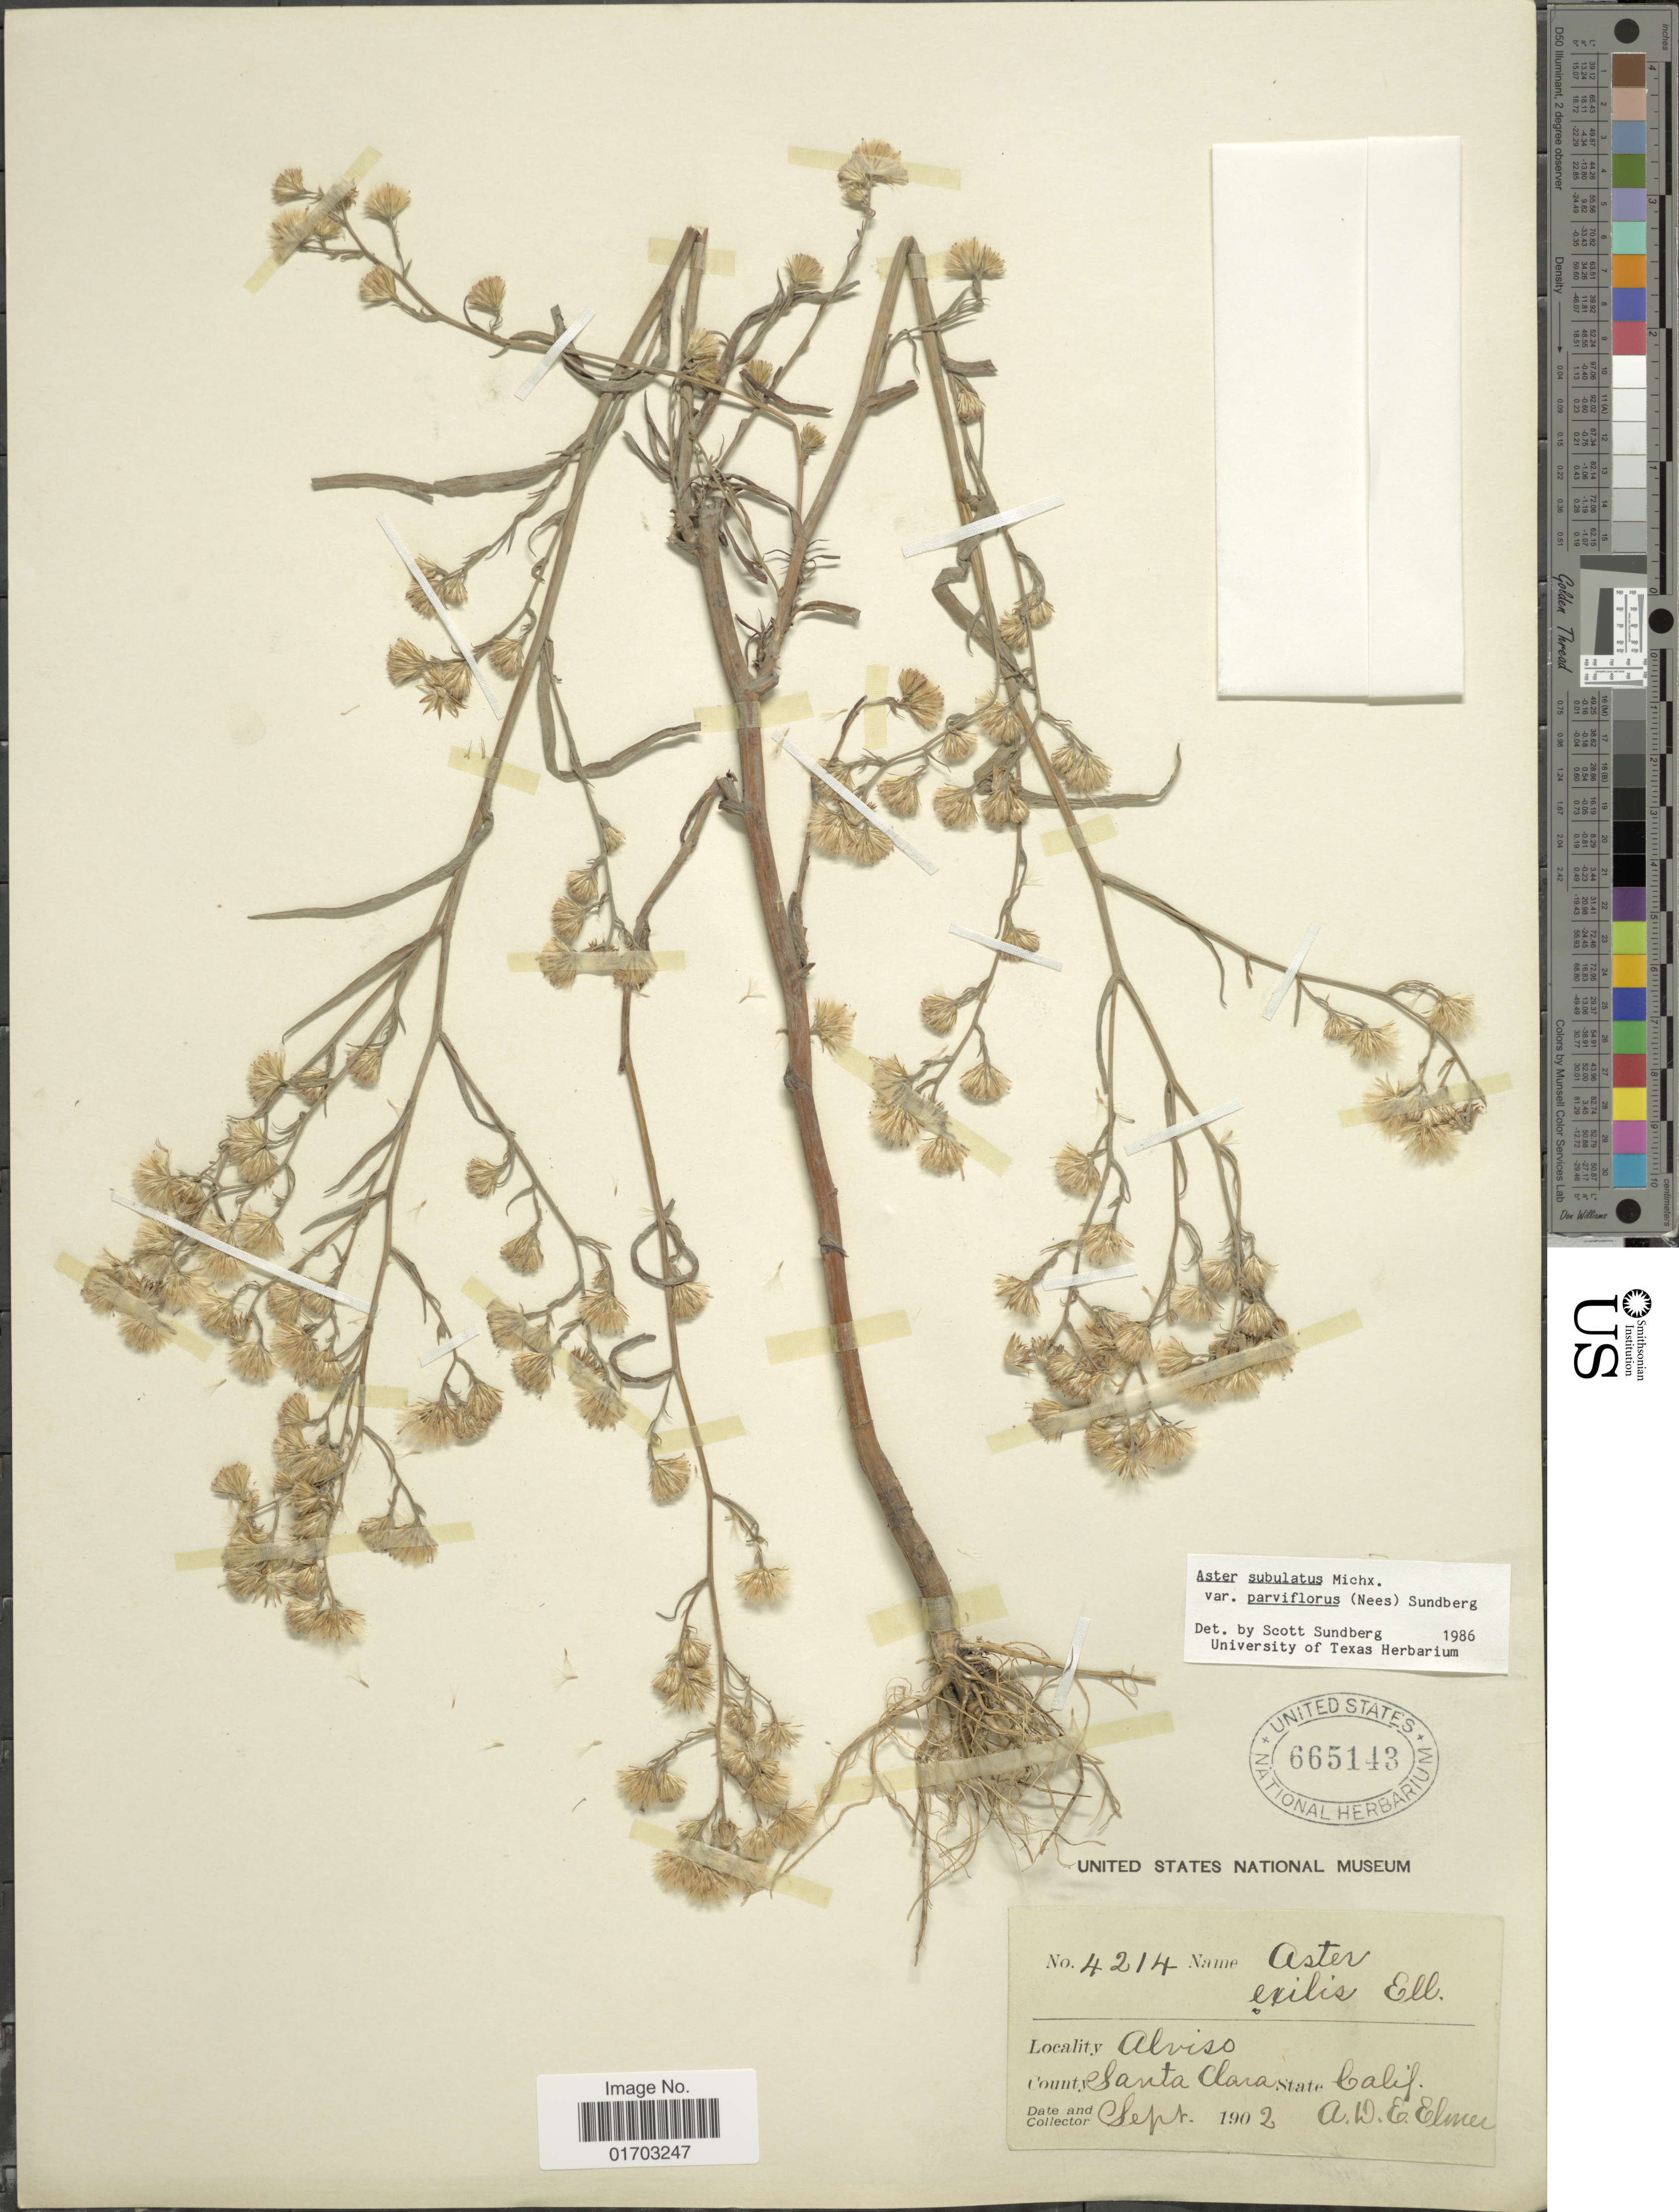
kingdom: Plantae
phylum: Tracheophyta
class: Magnoliopsida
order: Asterales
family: Asteraceae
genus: Symphyotrichum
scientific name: Symphyotrichum subulatum var. parviflorum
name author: (Nees) S.D. Sundb.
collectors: A. D. E. Elmer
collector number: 4214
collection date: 1902-09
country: United States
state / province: California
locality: Alviso, Santa Clara.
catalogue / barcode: US 665143